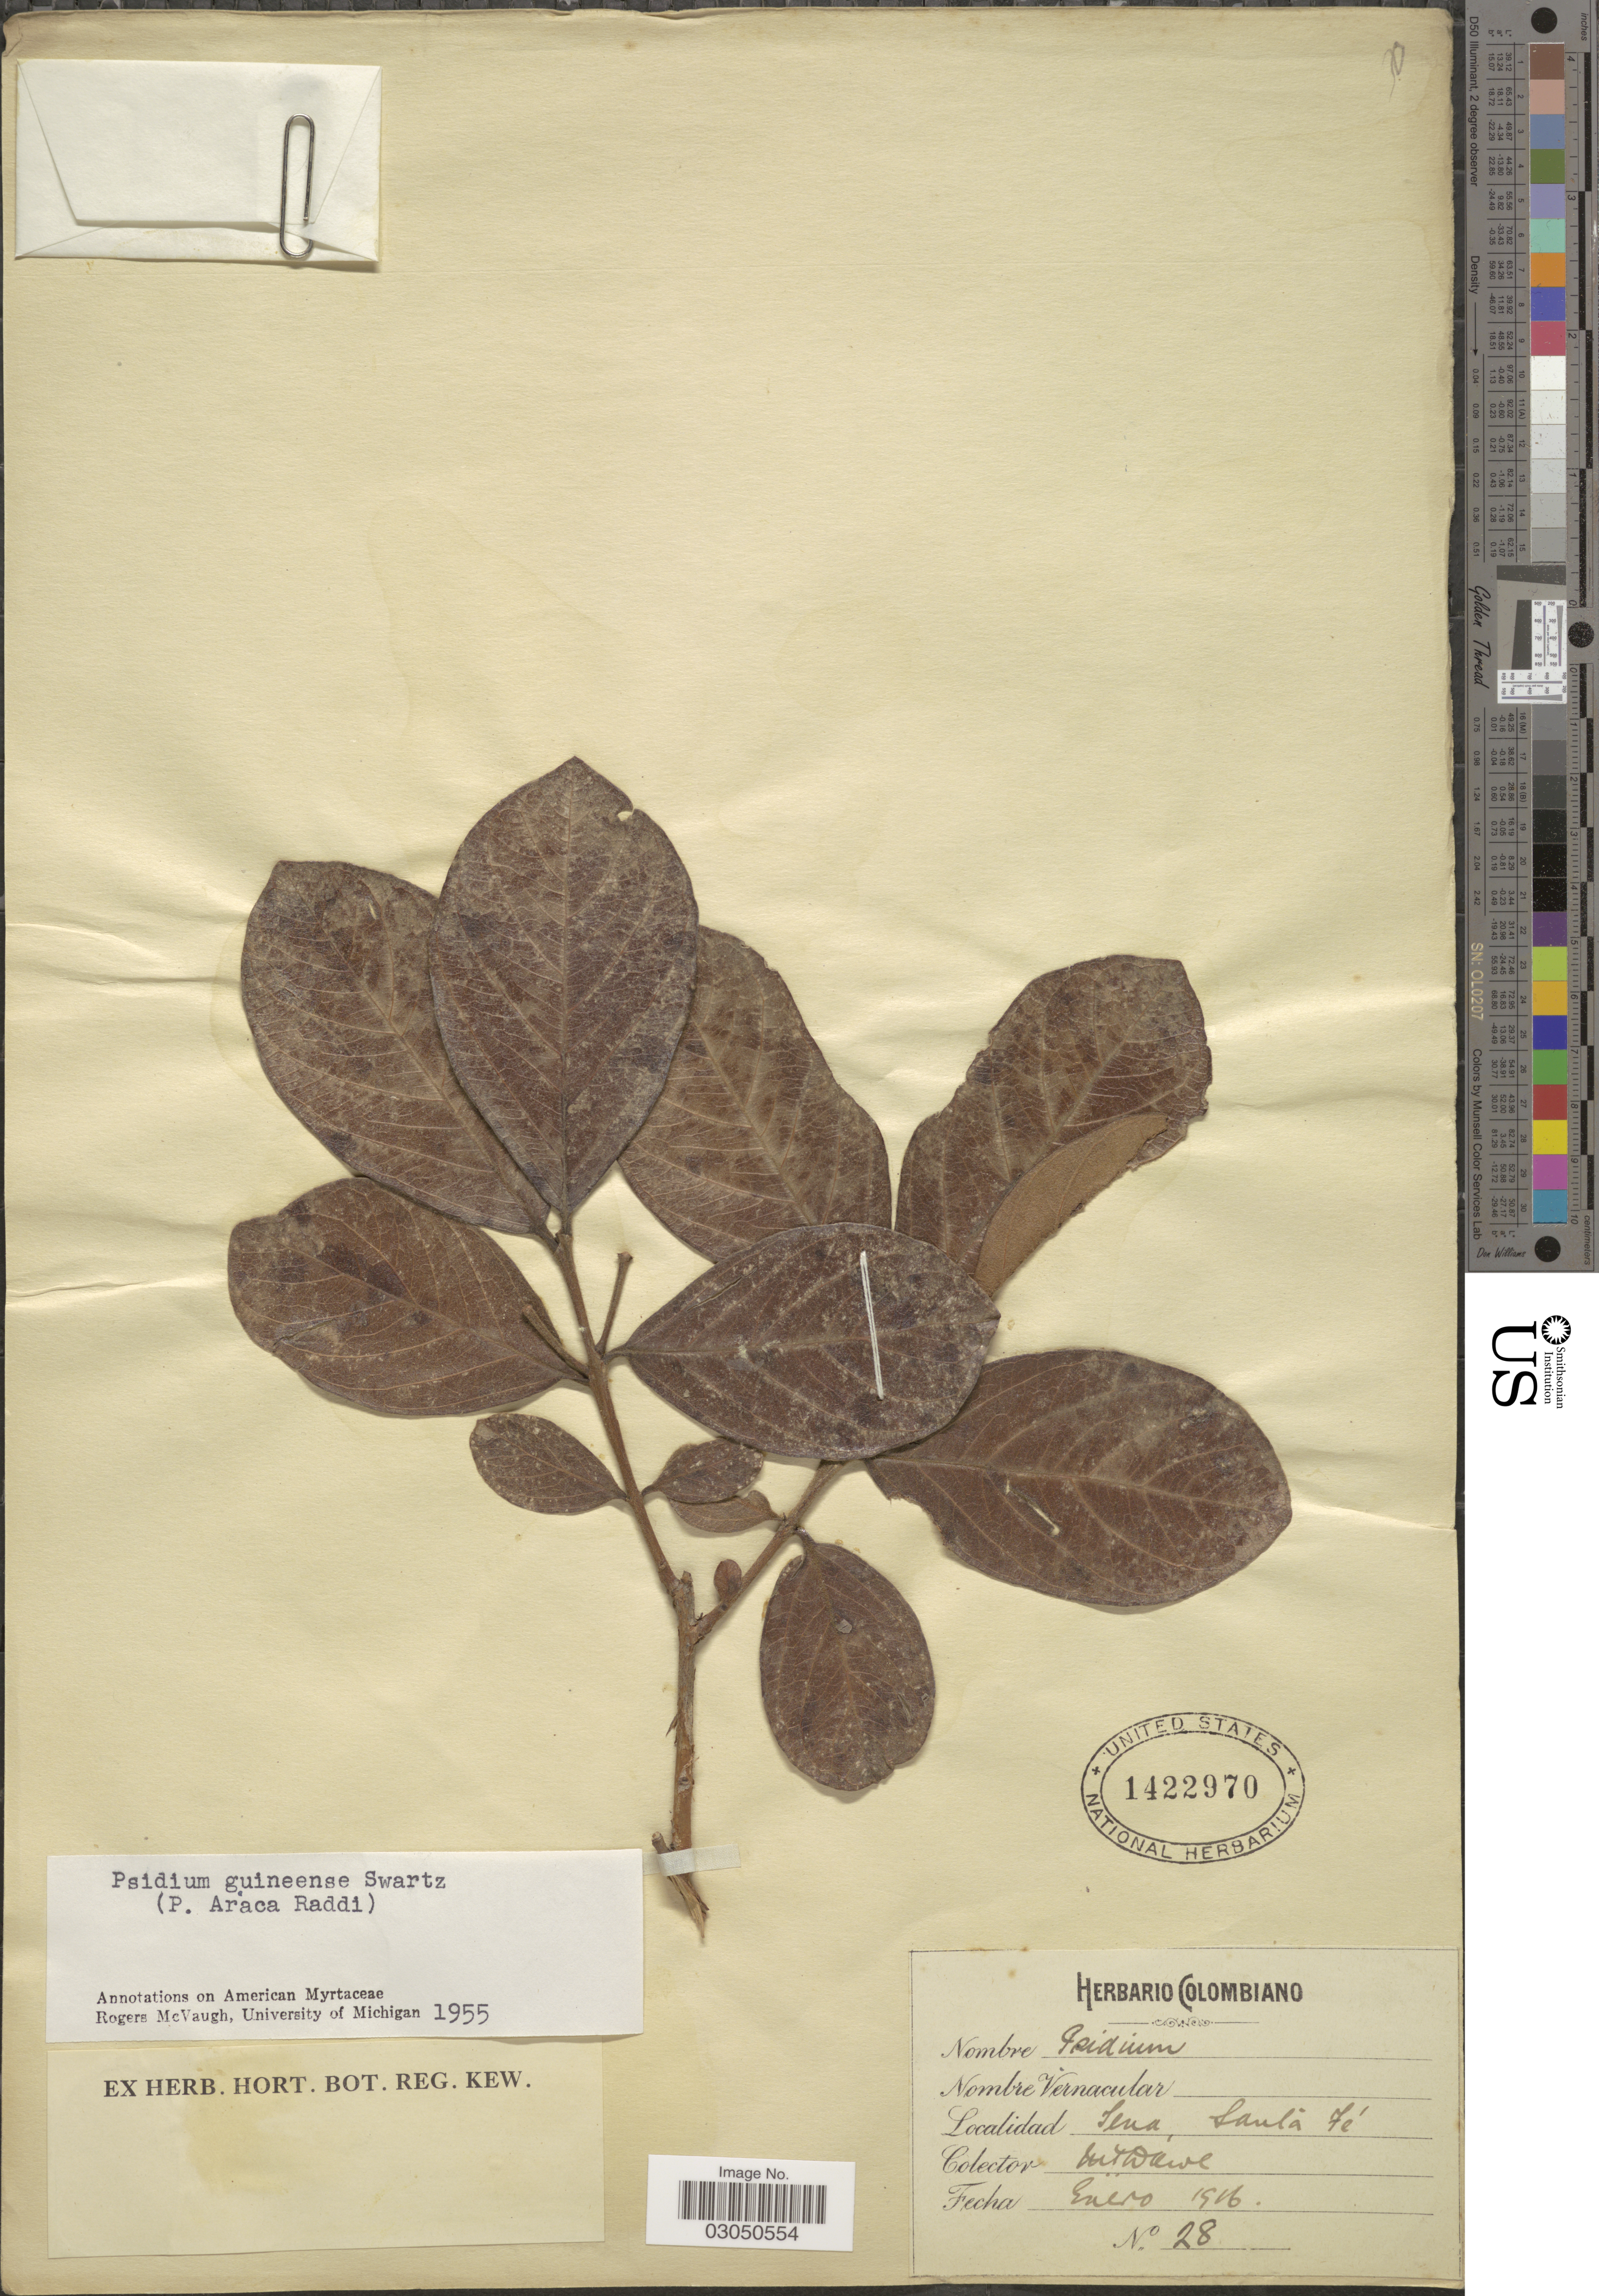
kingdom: Plantae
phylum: Tracheophyta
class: Magnoliopsida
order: Myrtales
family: Myrtaceae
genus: Psidium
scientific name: Psidium guineense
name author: Sw.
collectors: M. T. Dawe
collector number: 28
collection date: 1916-01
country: Colombia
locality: Tena, Santa Fé.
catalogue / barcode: US 1422970